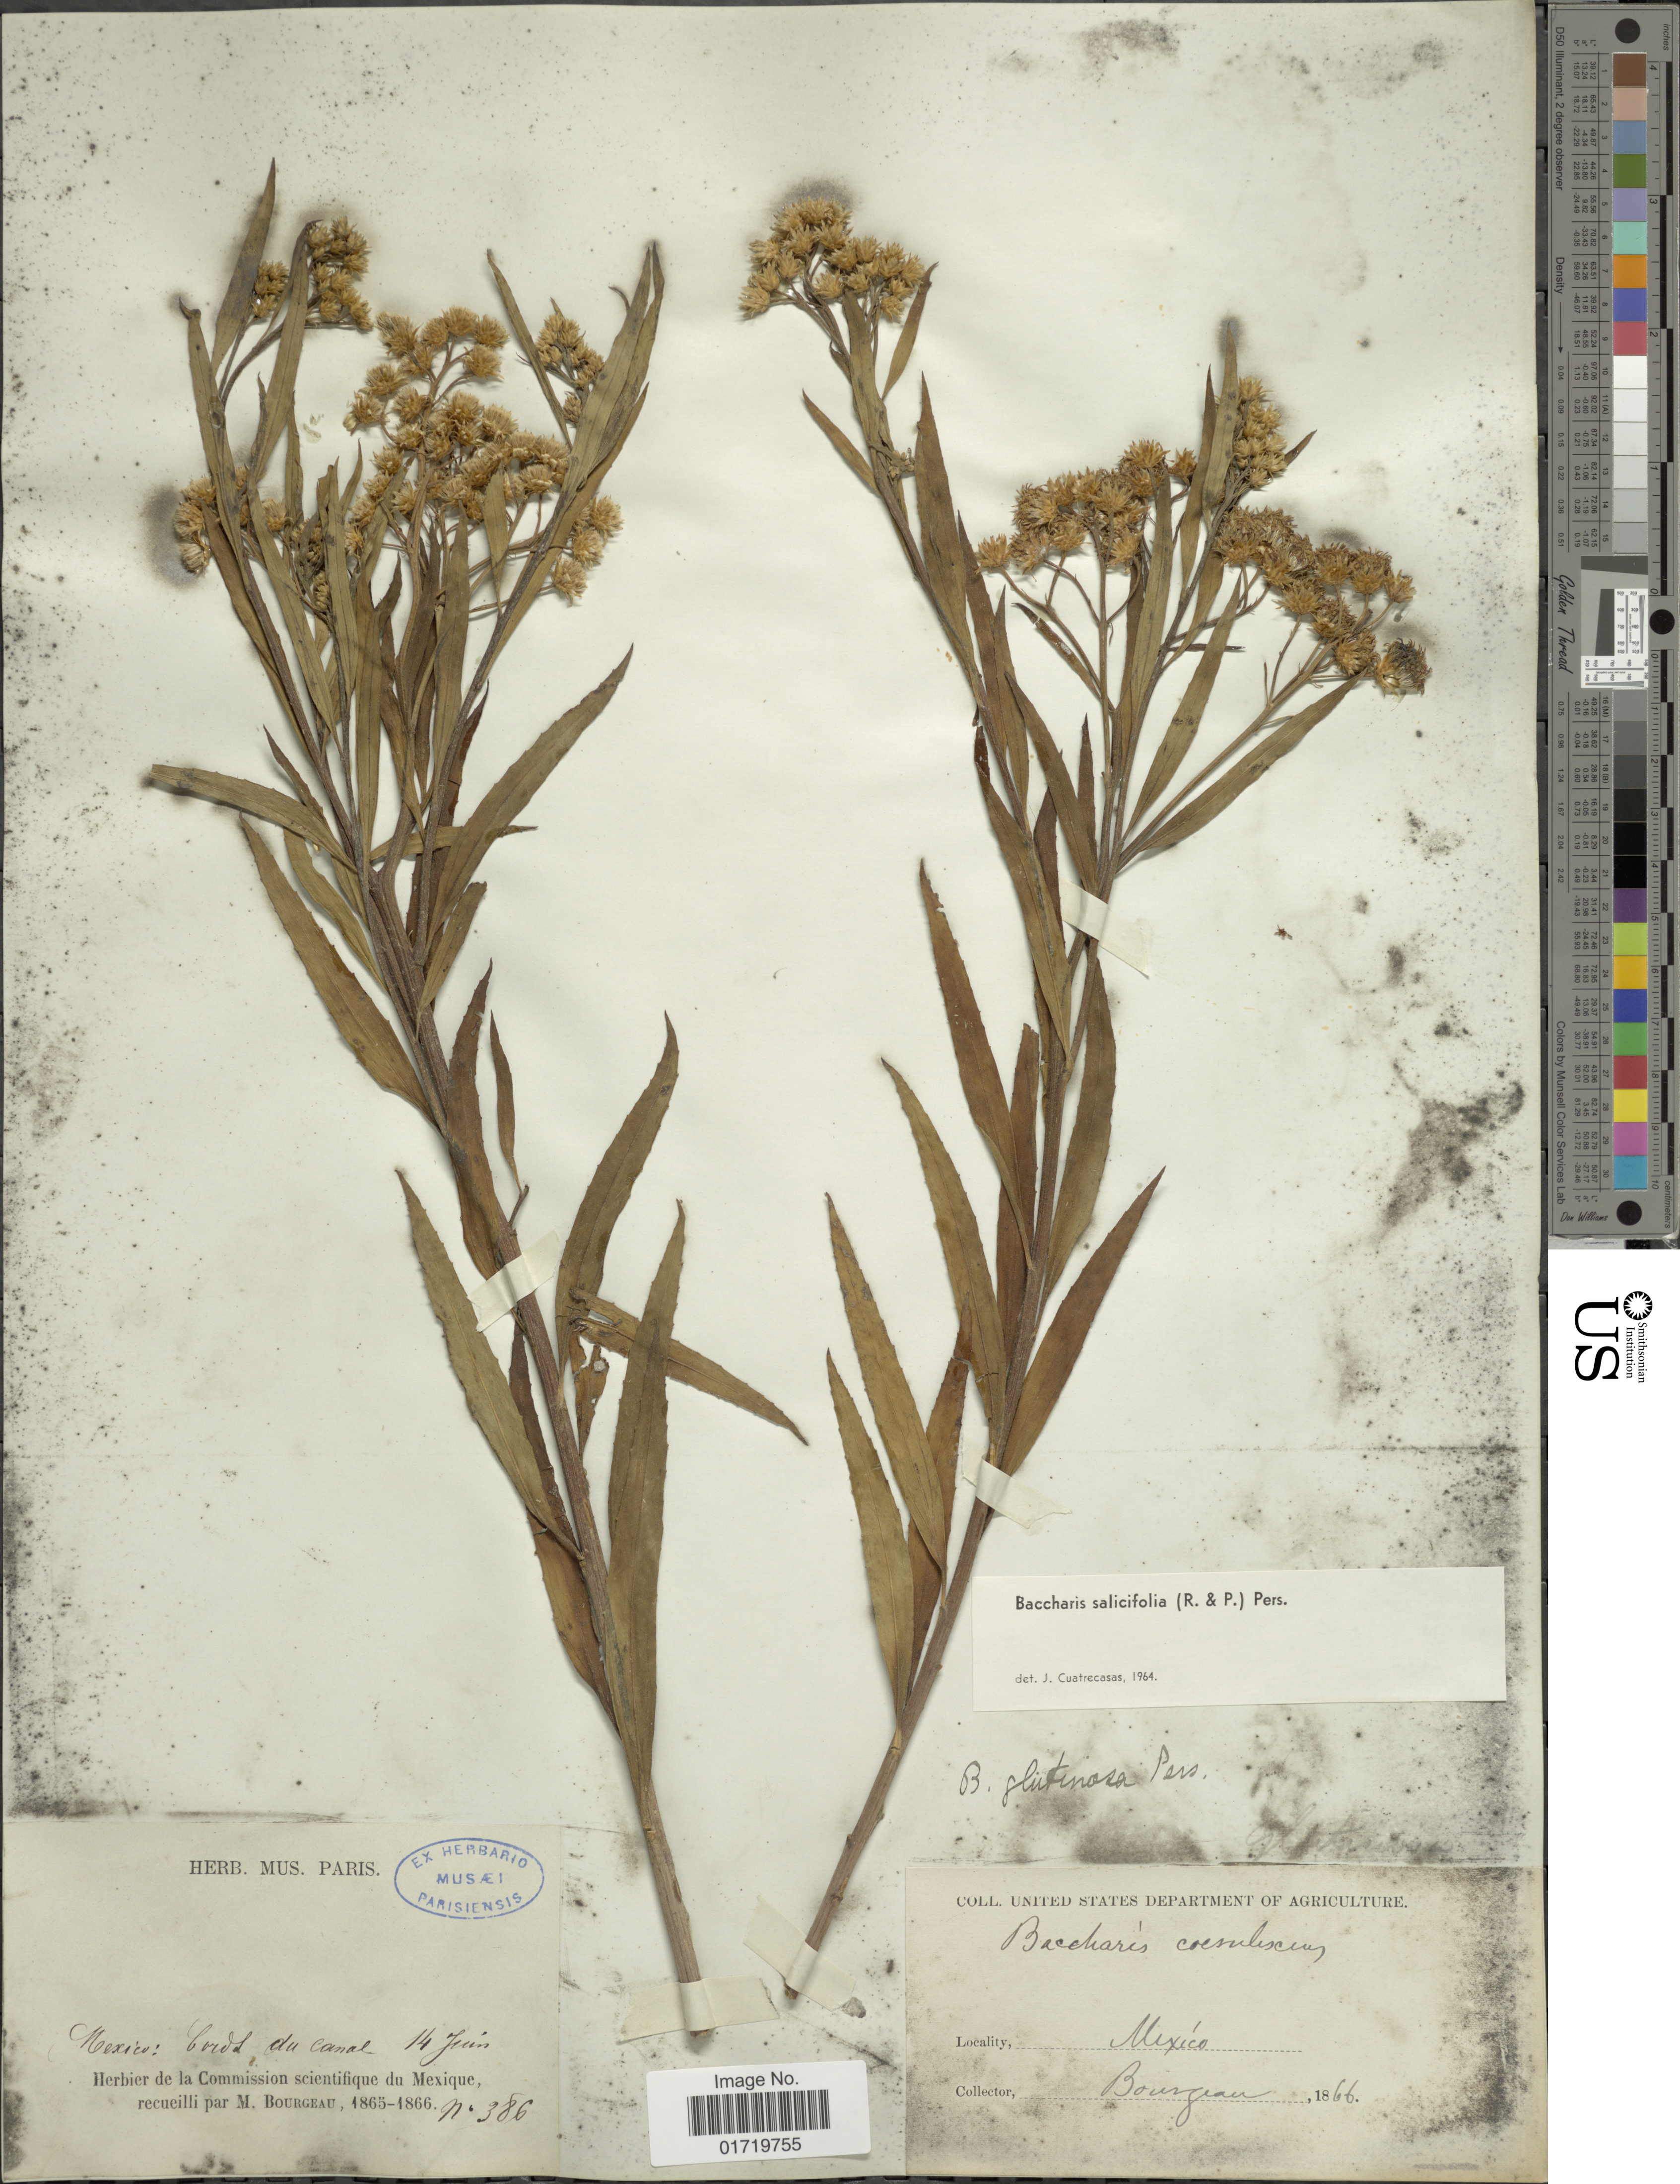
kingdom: Plantae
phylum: Tracheophyta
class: Magnoliopsida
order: Asterales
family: Asteraceae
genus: Baccharis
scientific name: Baccharis salicifolia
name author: (Ruiz & Pav.) Pers.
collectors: M. Bourgeau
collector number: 386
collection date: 1865-06-14/1866-06-14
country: Mexico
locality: Mexico: bords du canal